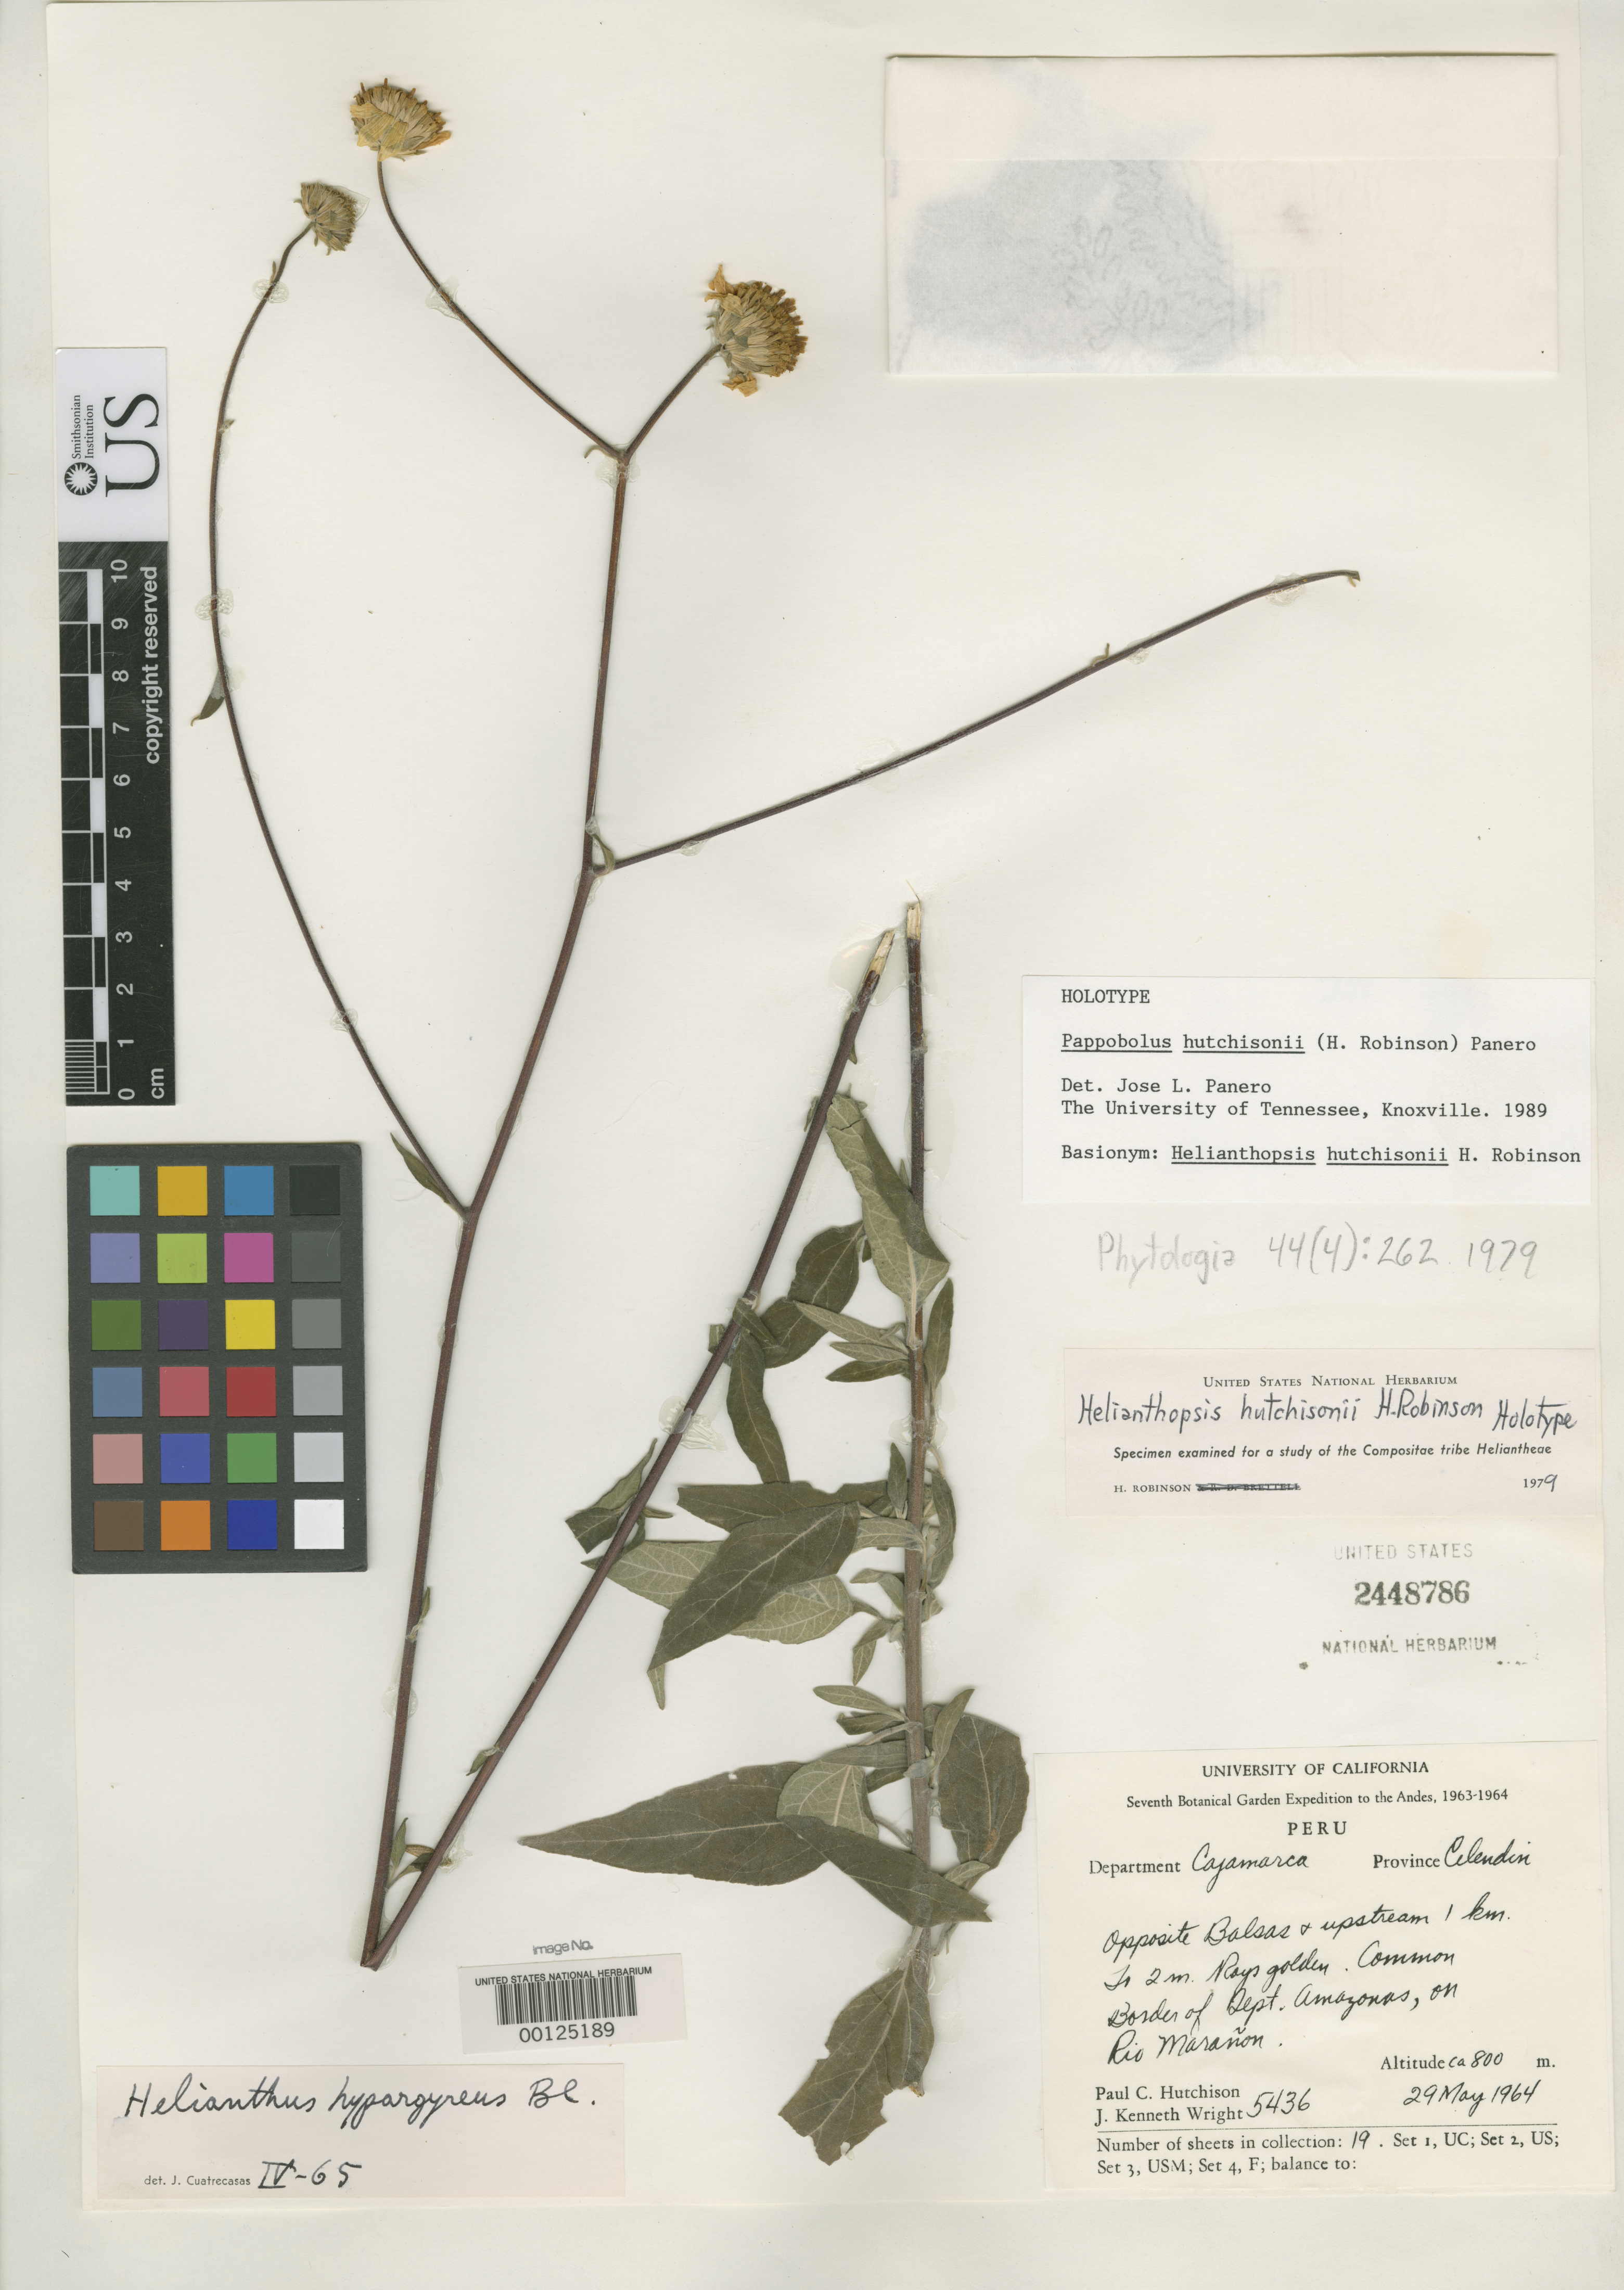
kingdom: Plantae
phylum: Tracheophyta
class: Magnoliopsida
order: Asterales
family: Asteraceae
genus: Helianthopsis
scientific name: Helianthopsis hutchisonii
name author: H. Rob.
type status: Holotype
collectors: P. C. Hutchison & J. K. Wright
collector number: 5436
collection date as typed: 29 May 1964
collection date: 1964-05-29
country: Peru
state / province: Cajamarca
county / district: Celendín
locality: border of Amazonas Dept. on Río Maranon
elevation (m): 800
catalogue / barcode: US 2448786